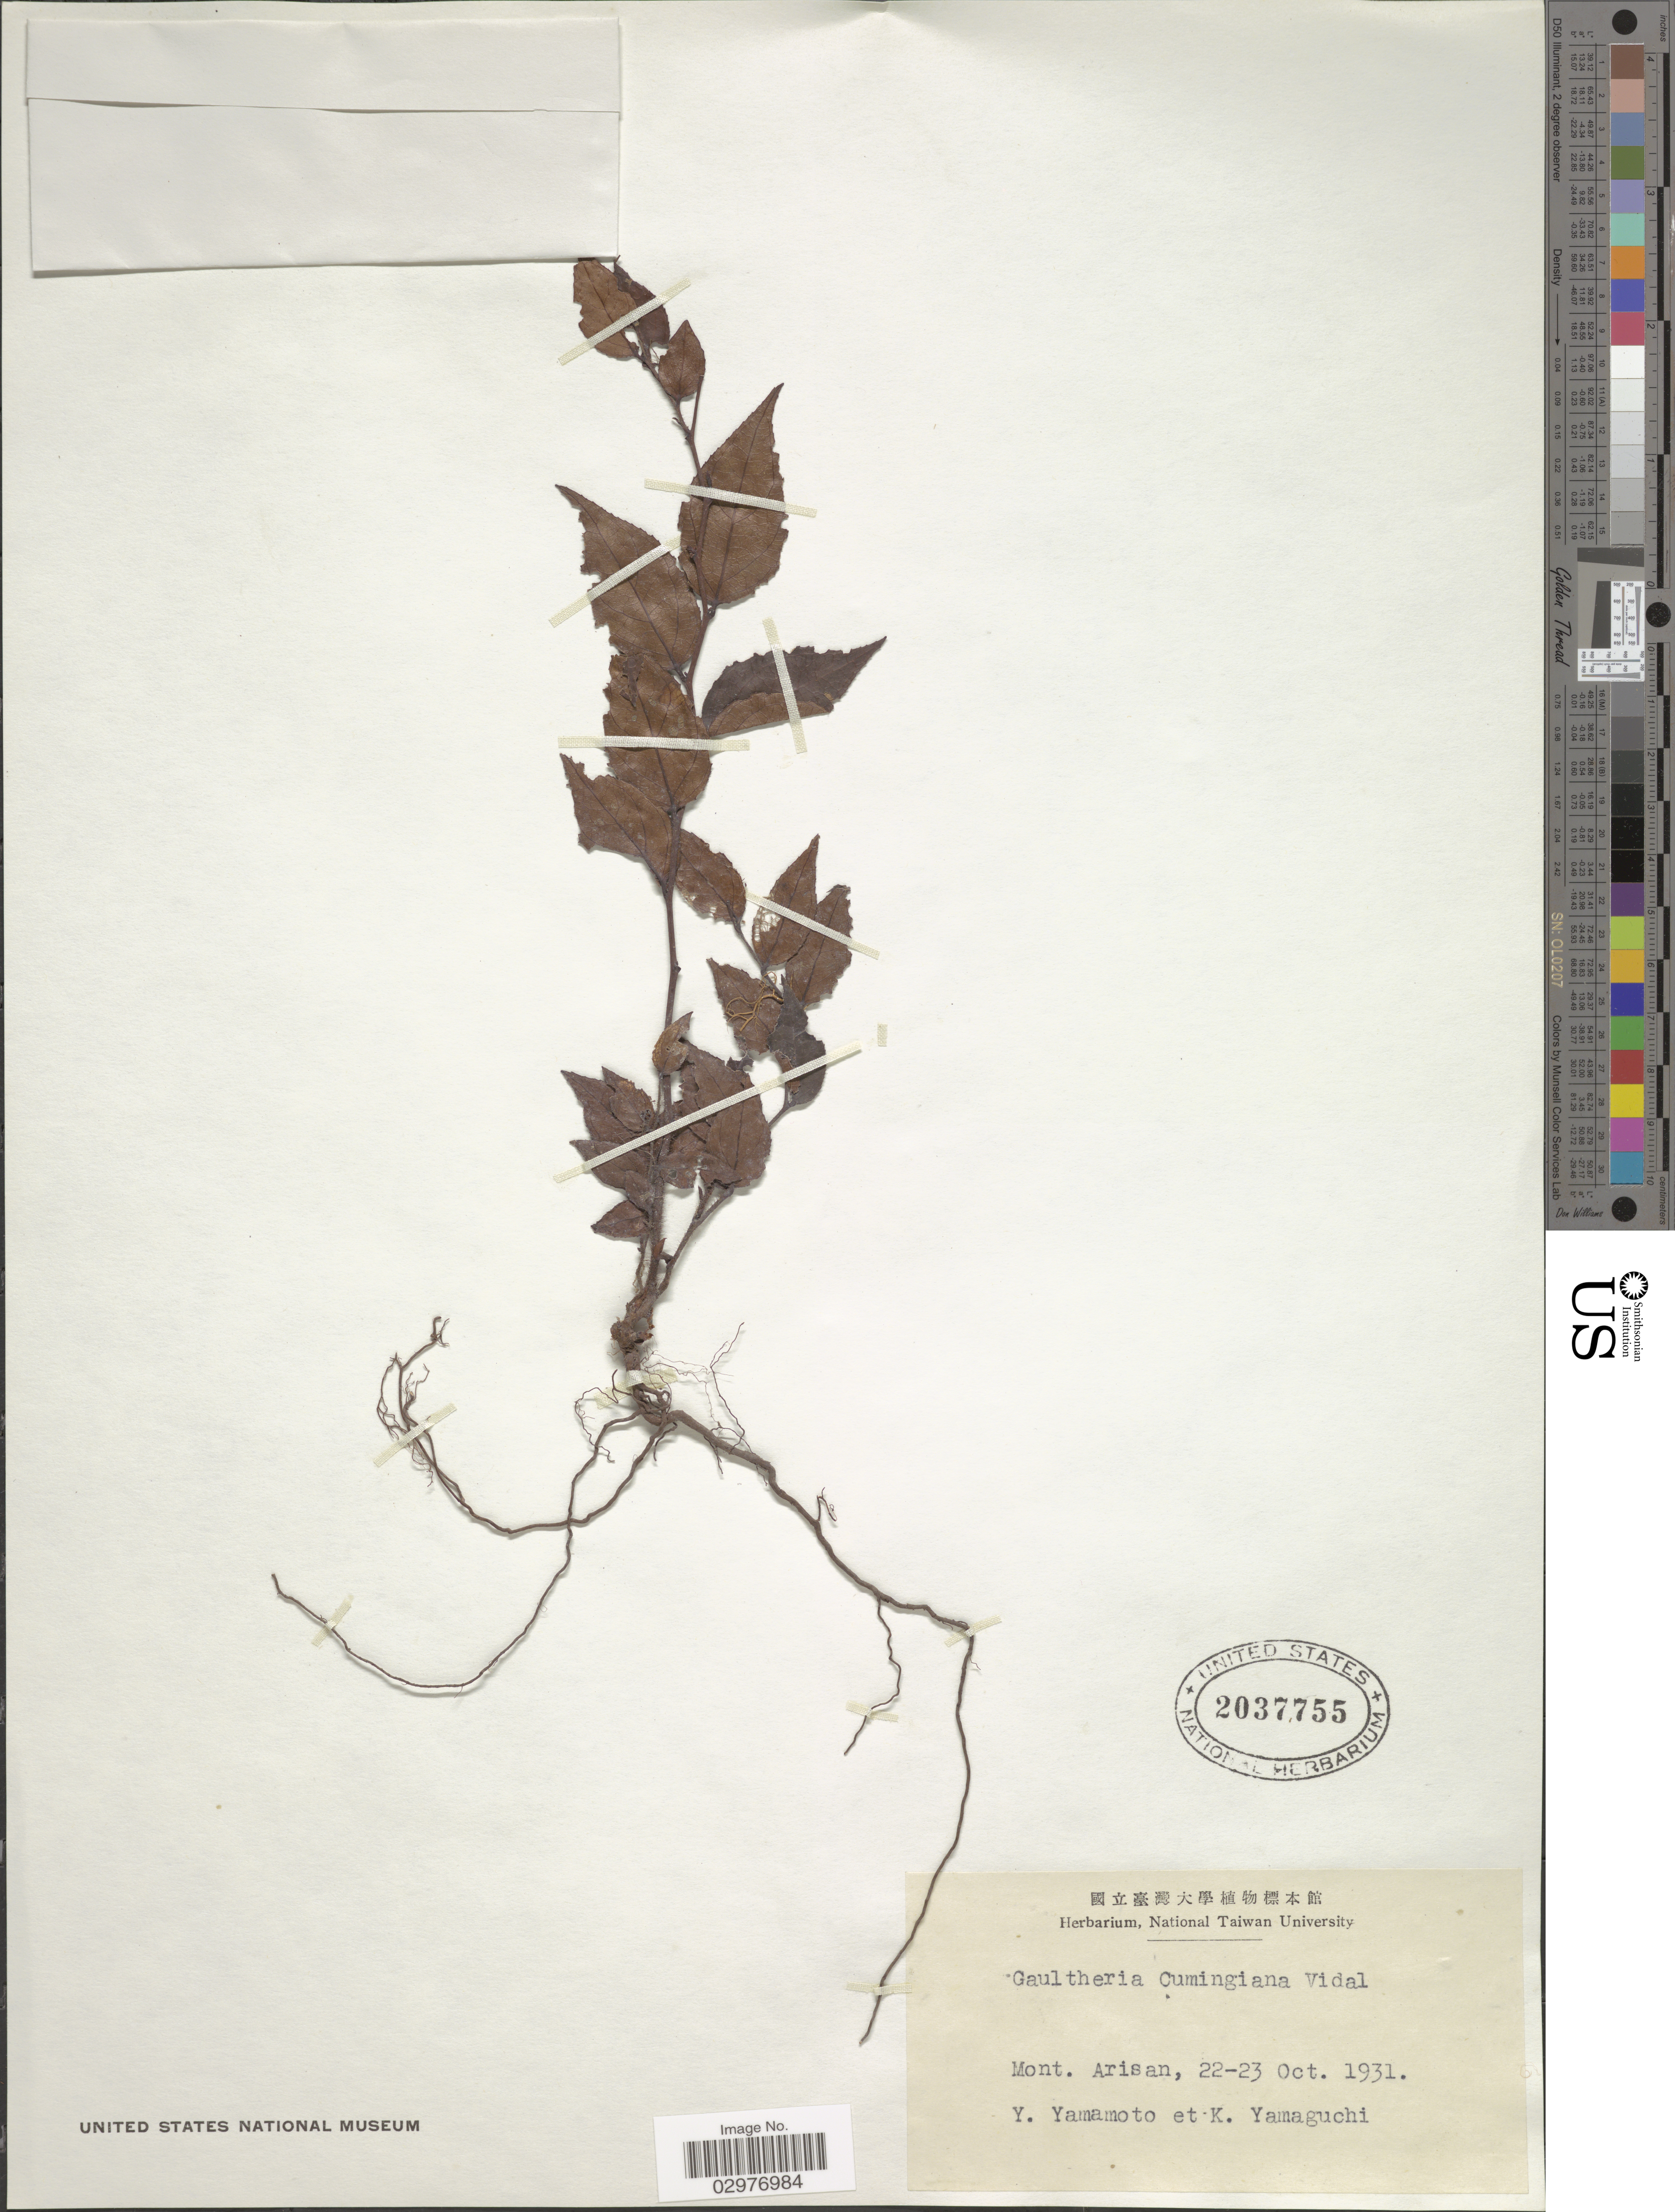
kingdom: Plantae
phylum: Tracheophyta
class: Magnoliopsida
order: Ericales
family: Ericaceae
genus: Gaultheria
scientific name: Gaultheria cumingiana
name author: S. Vidal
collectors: Y. Yamamoto & K. Yamaguchi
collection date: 1931-10-22/1931-10-23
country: Taiwan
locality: Mont. Arisan.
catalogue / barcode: US 2037755